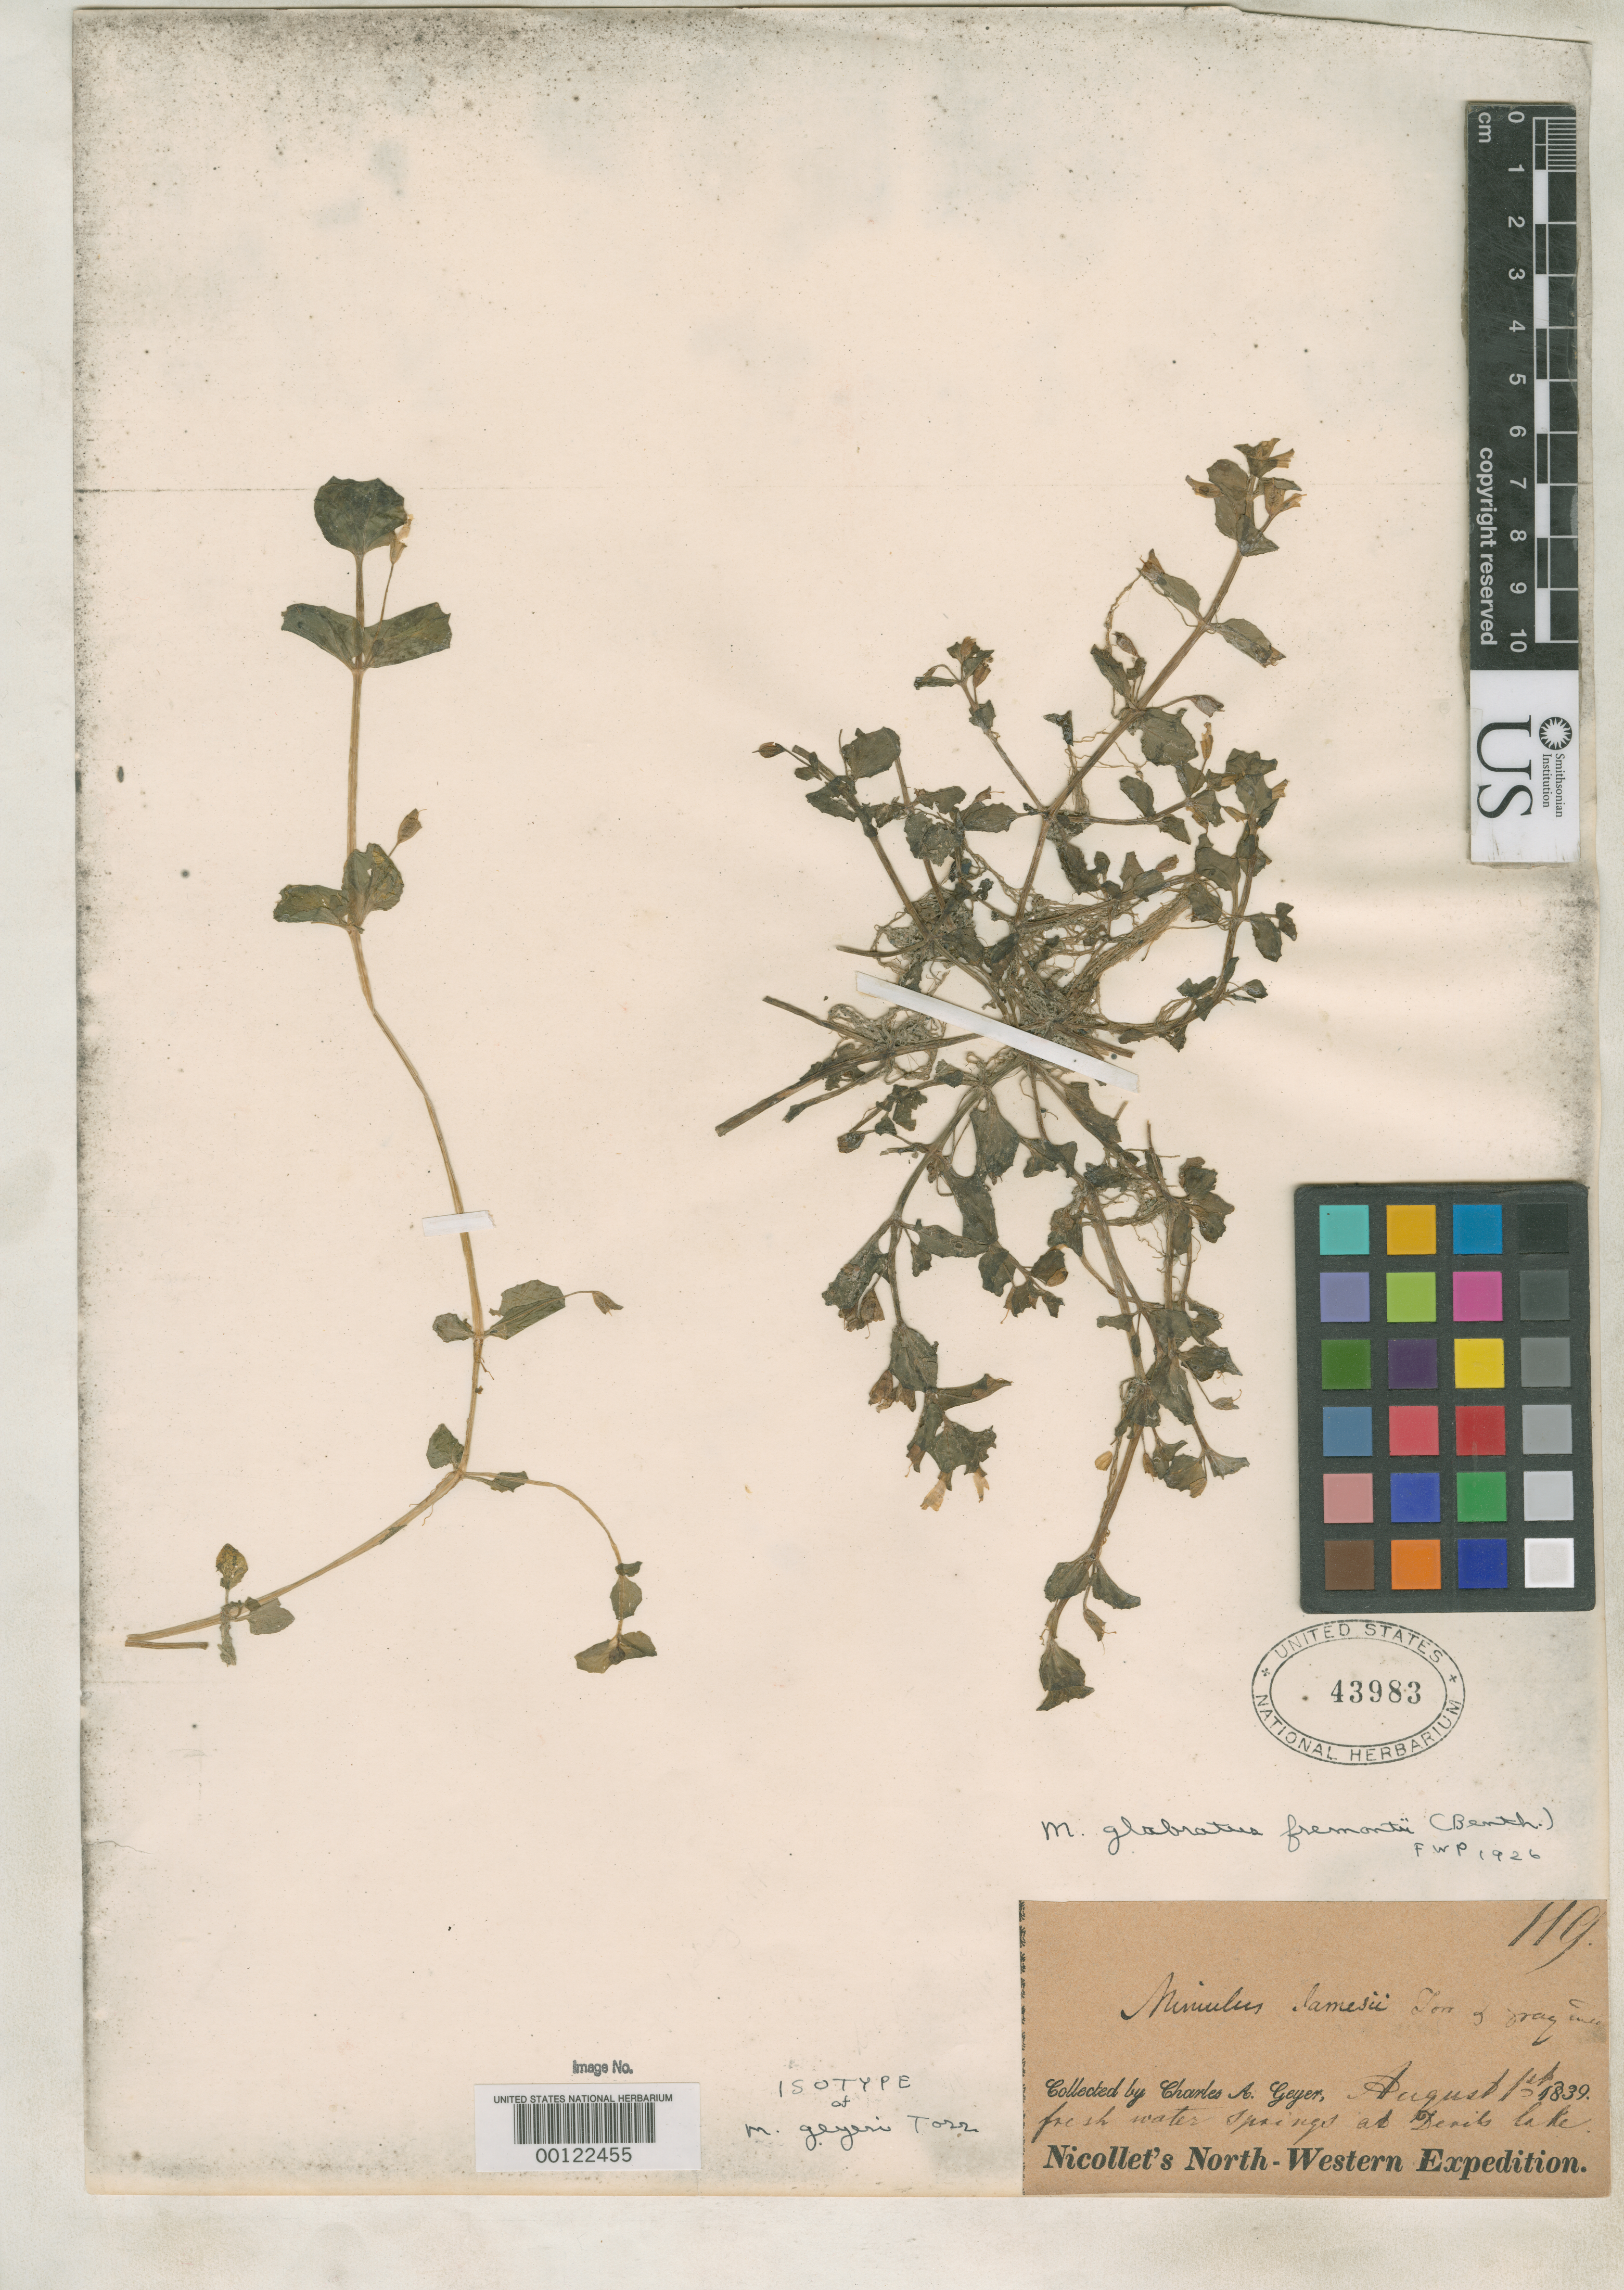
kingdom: Plantae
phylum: Tracheophyta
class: Magnoliopsida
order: Lamiales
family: Phrymaceae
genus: Mimulus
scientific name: Mimulus geyeri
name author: Torr. in Nicollet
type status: Isotype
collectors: C. A. Geyer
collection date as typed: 01 Aug 1839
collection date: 1839-08-01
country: United States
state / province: North Dakota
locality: Fresh water springs at Devils Lake.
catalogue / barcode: US 43983